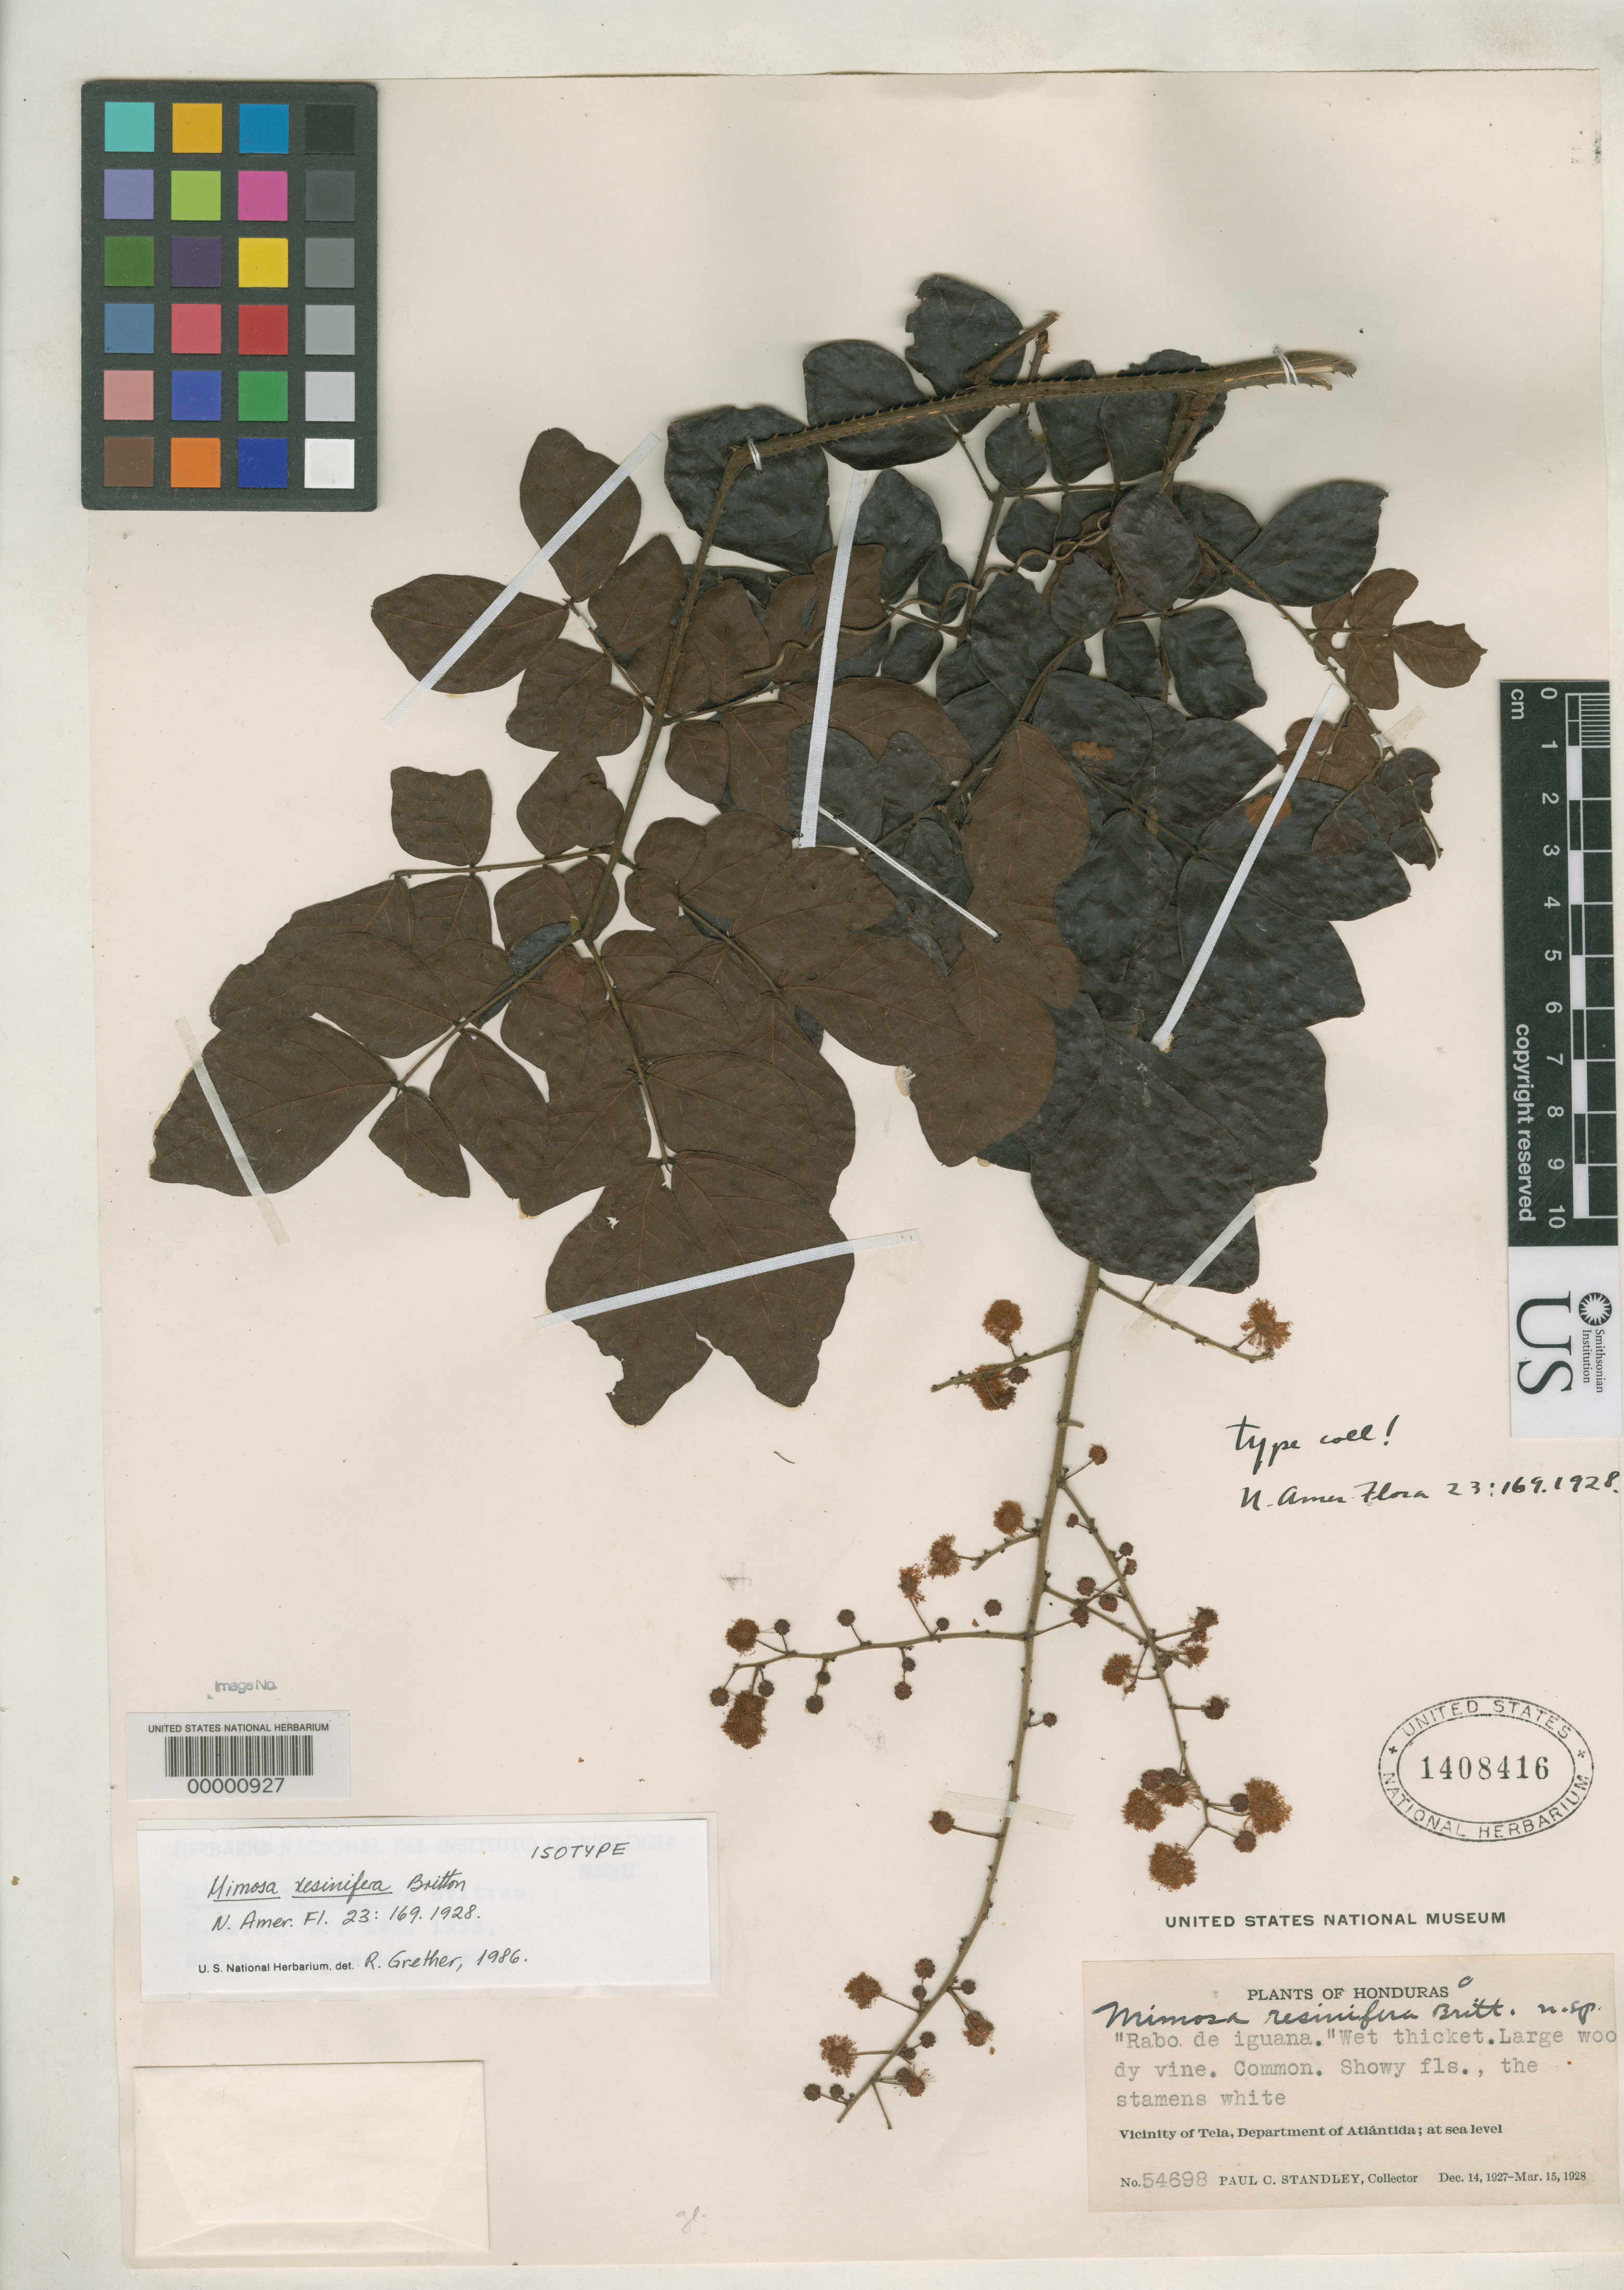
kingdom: Plantae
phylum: Tracheophyta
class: Magnoliopsida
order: Fabales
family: Fabaceae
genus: Mimosa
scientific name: Mimosa resinifera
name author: Britton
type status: Isotype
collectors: P. C. Standley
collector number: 54698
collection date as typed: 14 Dec 1927 to 15 Mar 1928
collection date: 1927-12-14/1928-03-15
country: Honduras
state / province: Atlántida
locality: SW of La Ceiba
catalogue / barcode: US 1408416